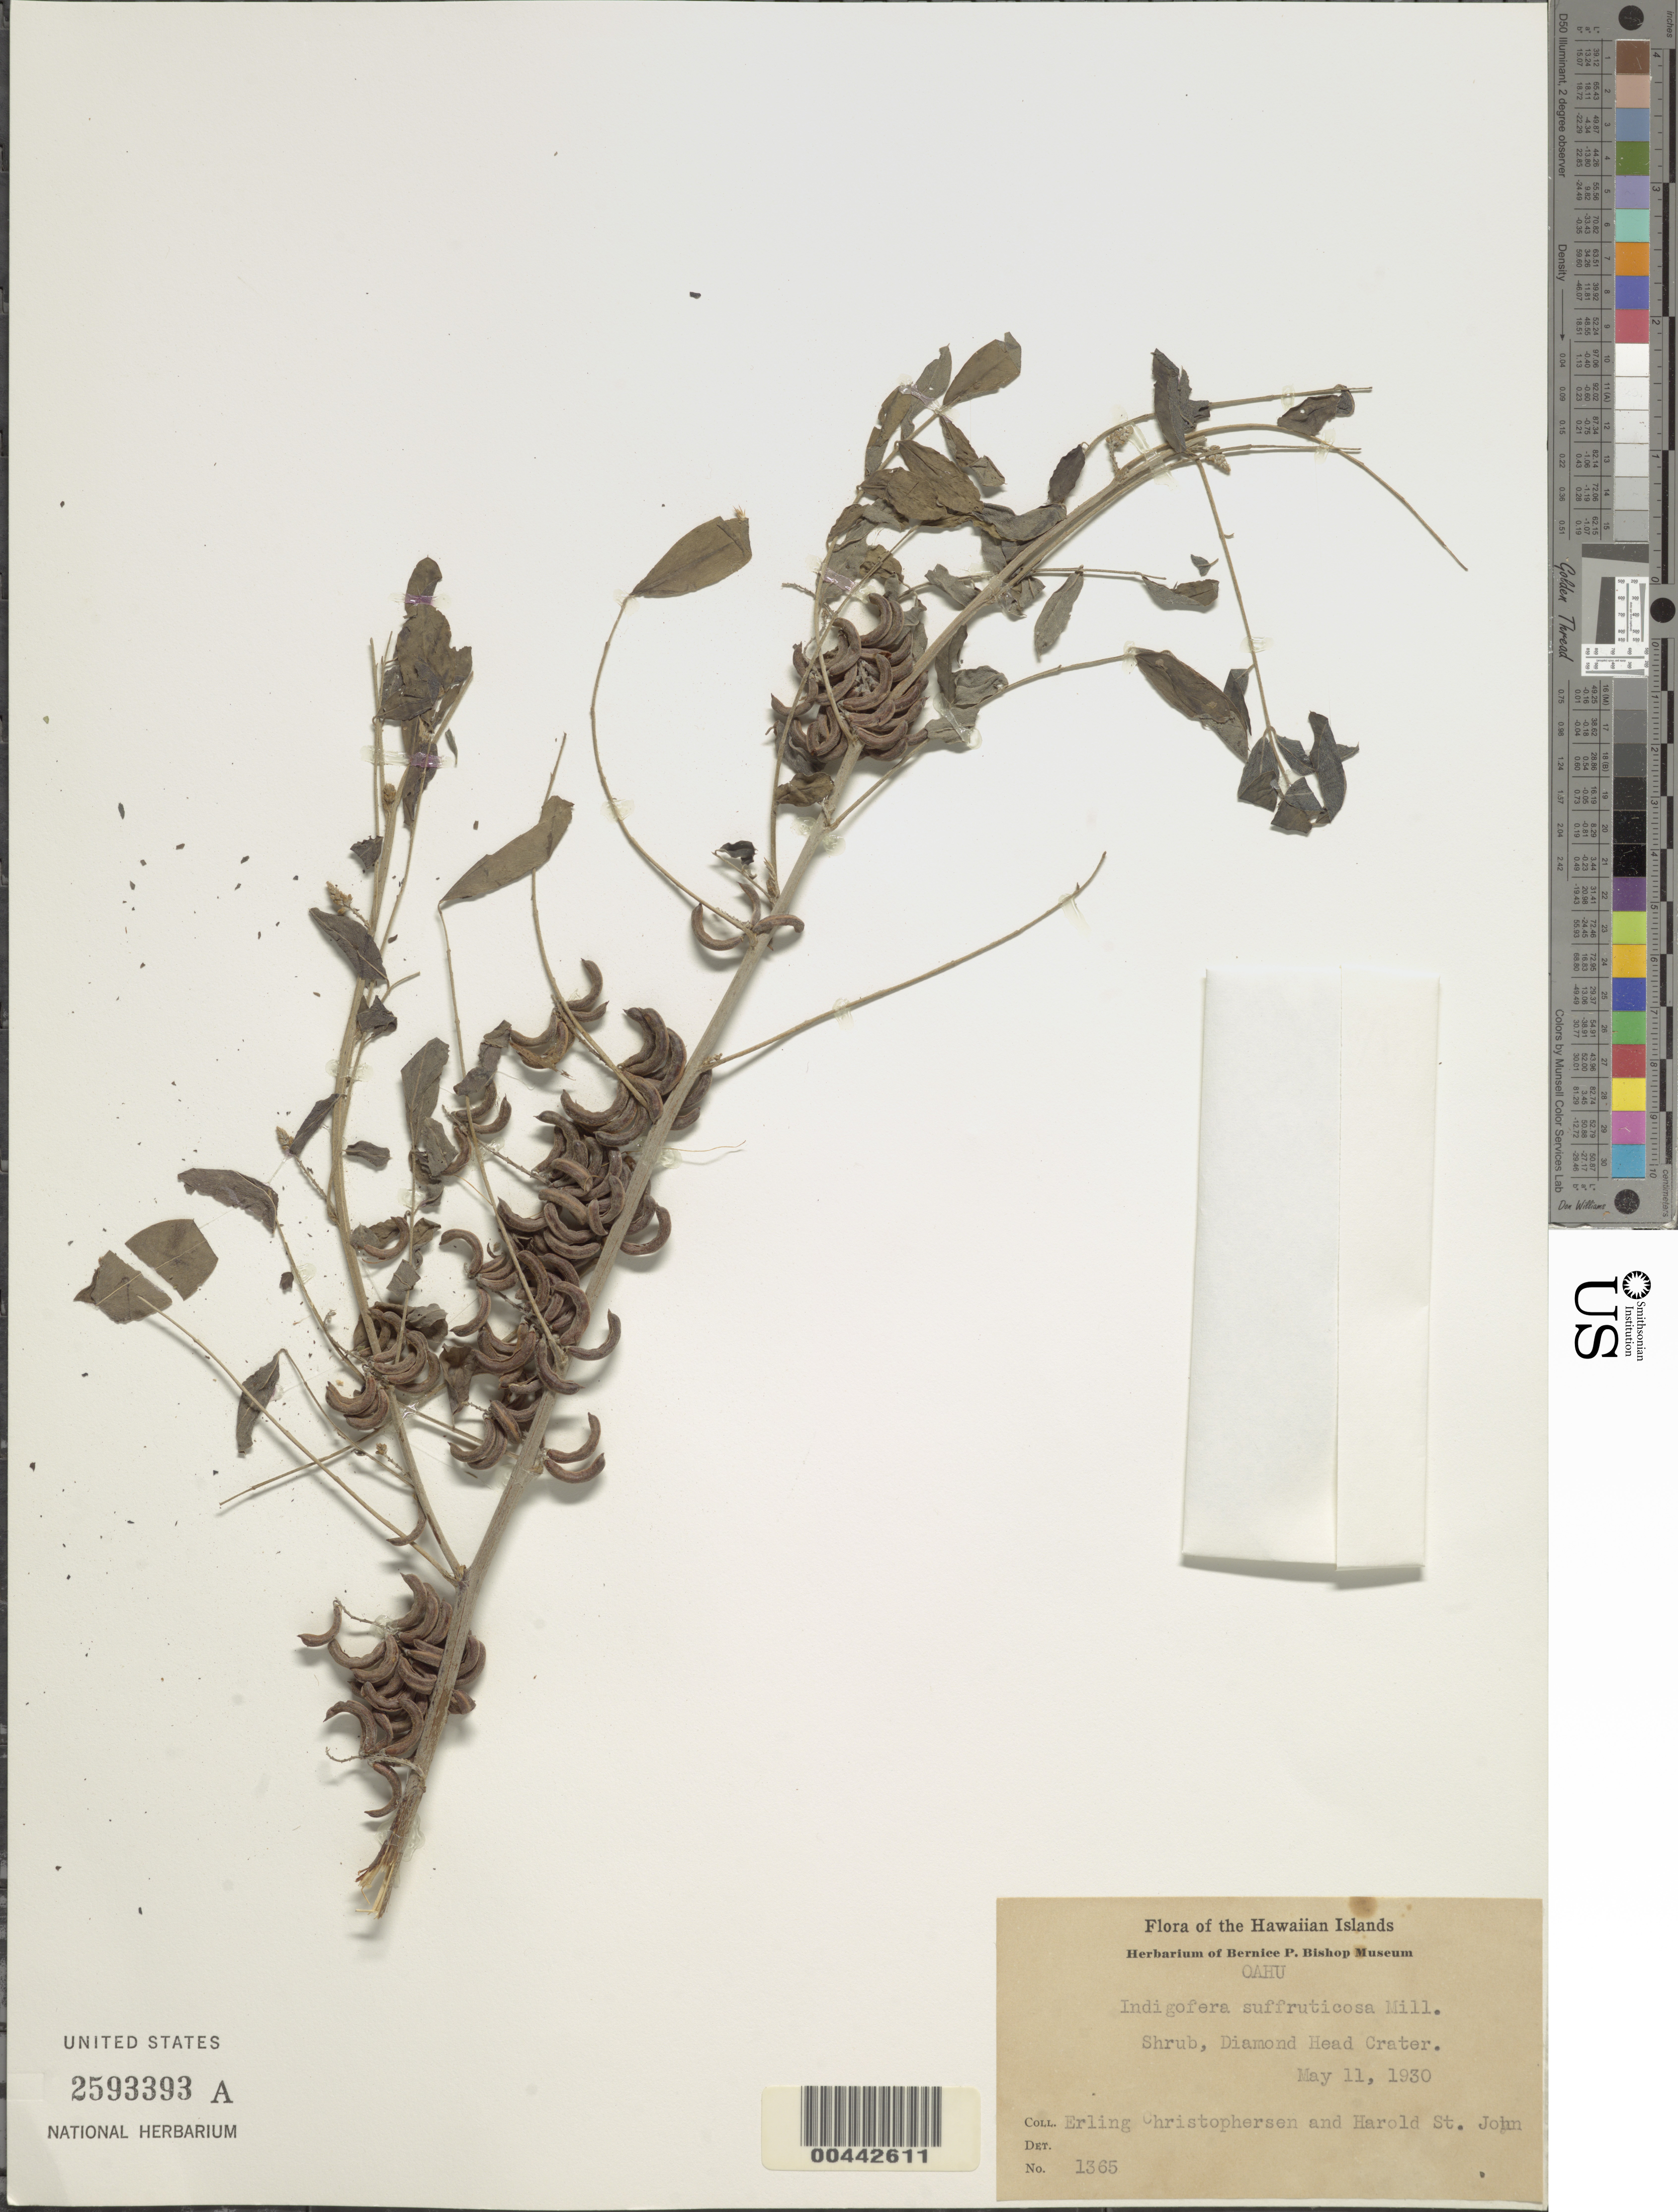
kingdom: Plantae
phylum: Tracheophyta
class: Magnoliopsida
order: Fabales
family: Fabaceae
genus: Indigofera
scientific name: Indigofera suffruticosa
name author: Mill.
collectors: E. Christophersen & H. St. John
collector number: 1365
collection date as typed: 11 May 1930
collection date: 1930-05-11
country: United States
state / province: Hawaii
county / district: Honolulu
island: Oahu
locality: Diamond Head Crater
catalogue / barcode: US 2593393A